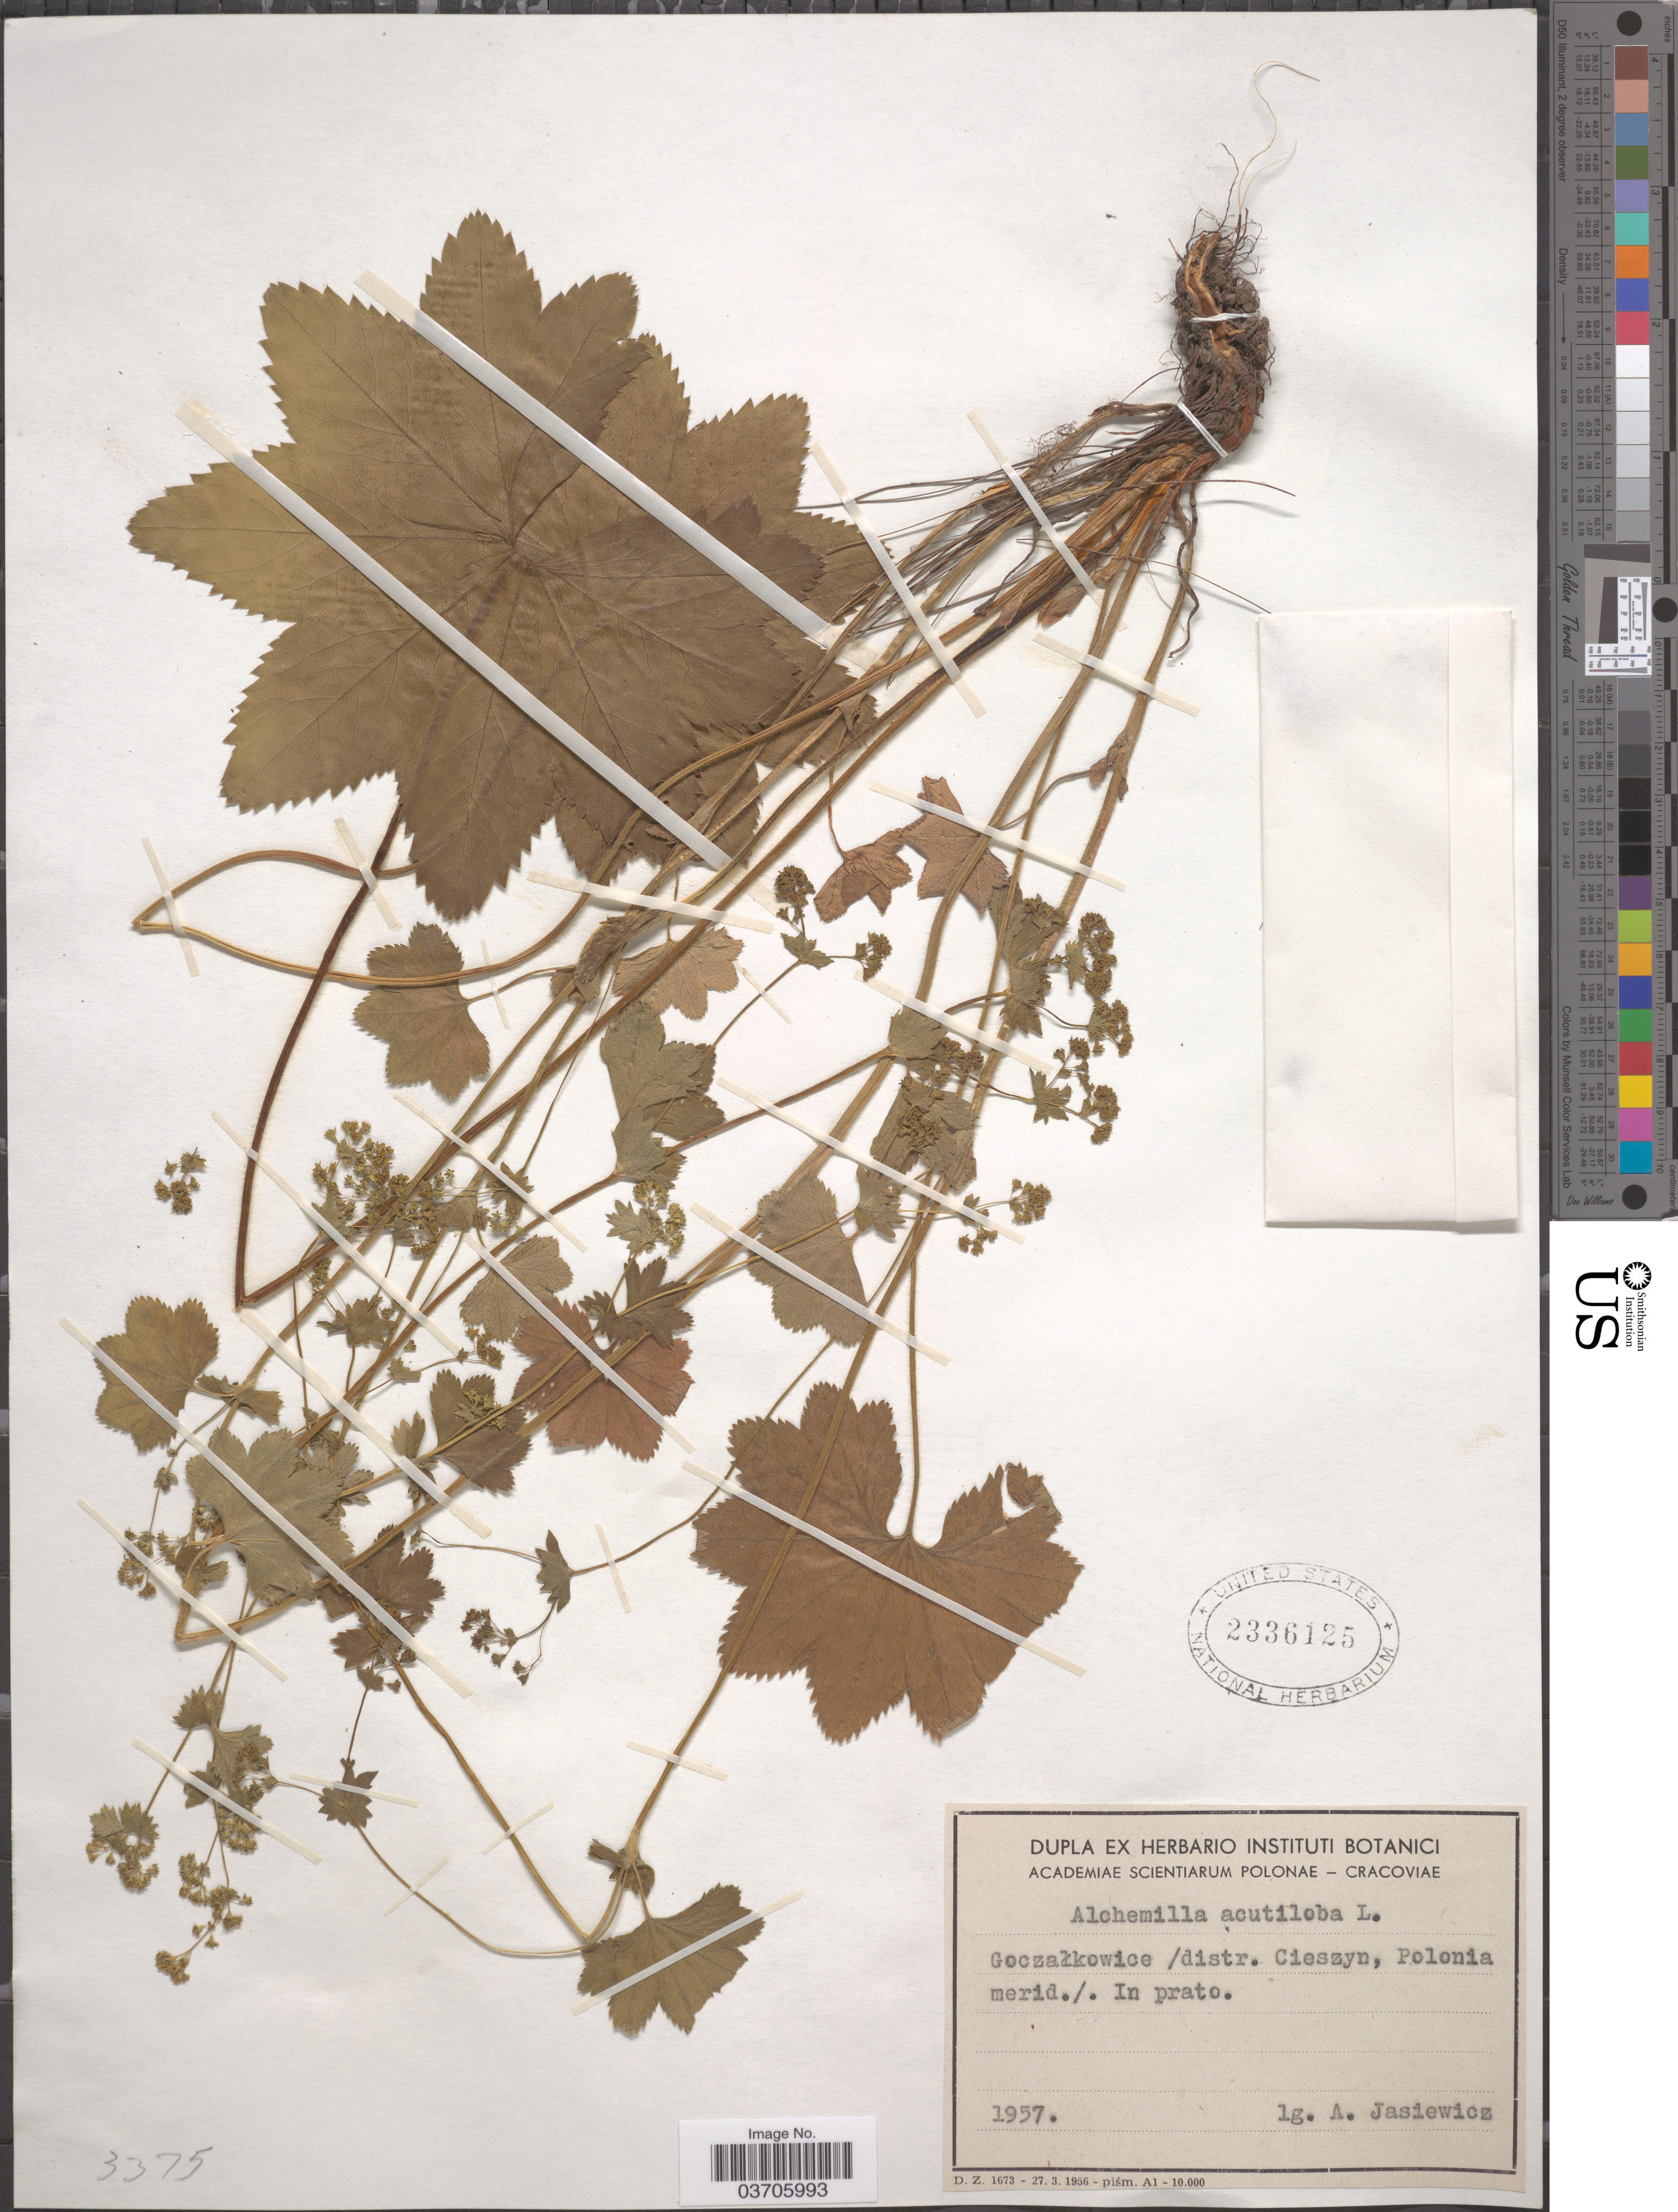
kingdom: Plantae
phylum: Tracheophyta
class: Magnoliopsida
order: Rosales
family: Rosaceae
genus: Alchemilla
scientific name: Alchemilla acutiloba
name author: Opiz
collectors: A. Jasiewicz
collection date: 1957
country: Poland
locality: Goczałkowice /distr. Cieszyn, Polonia merid./. In prato.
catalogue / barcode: US 2336125